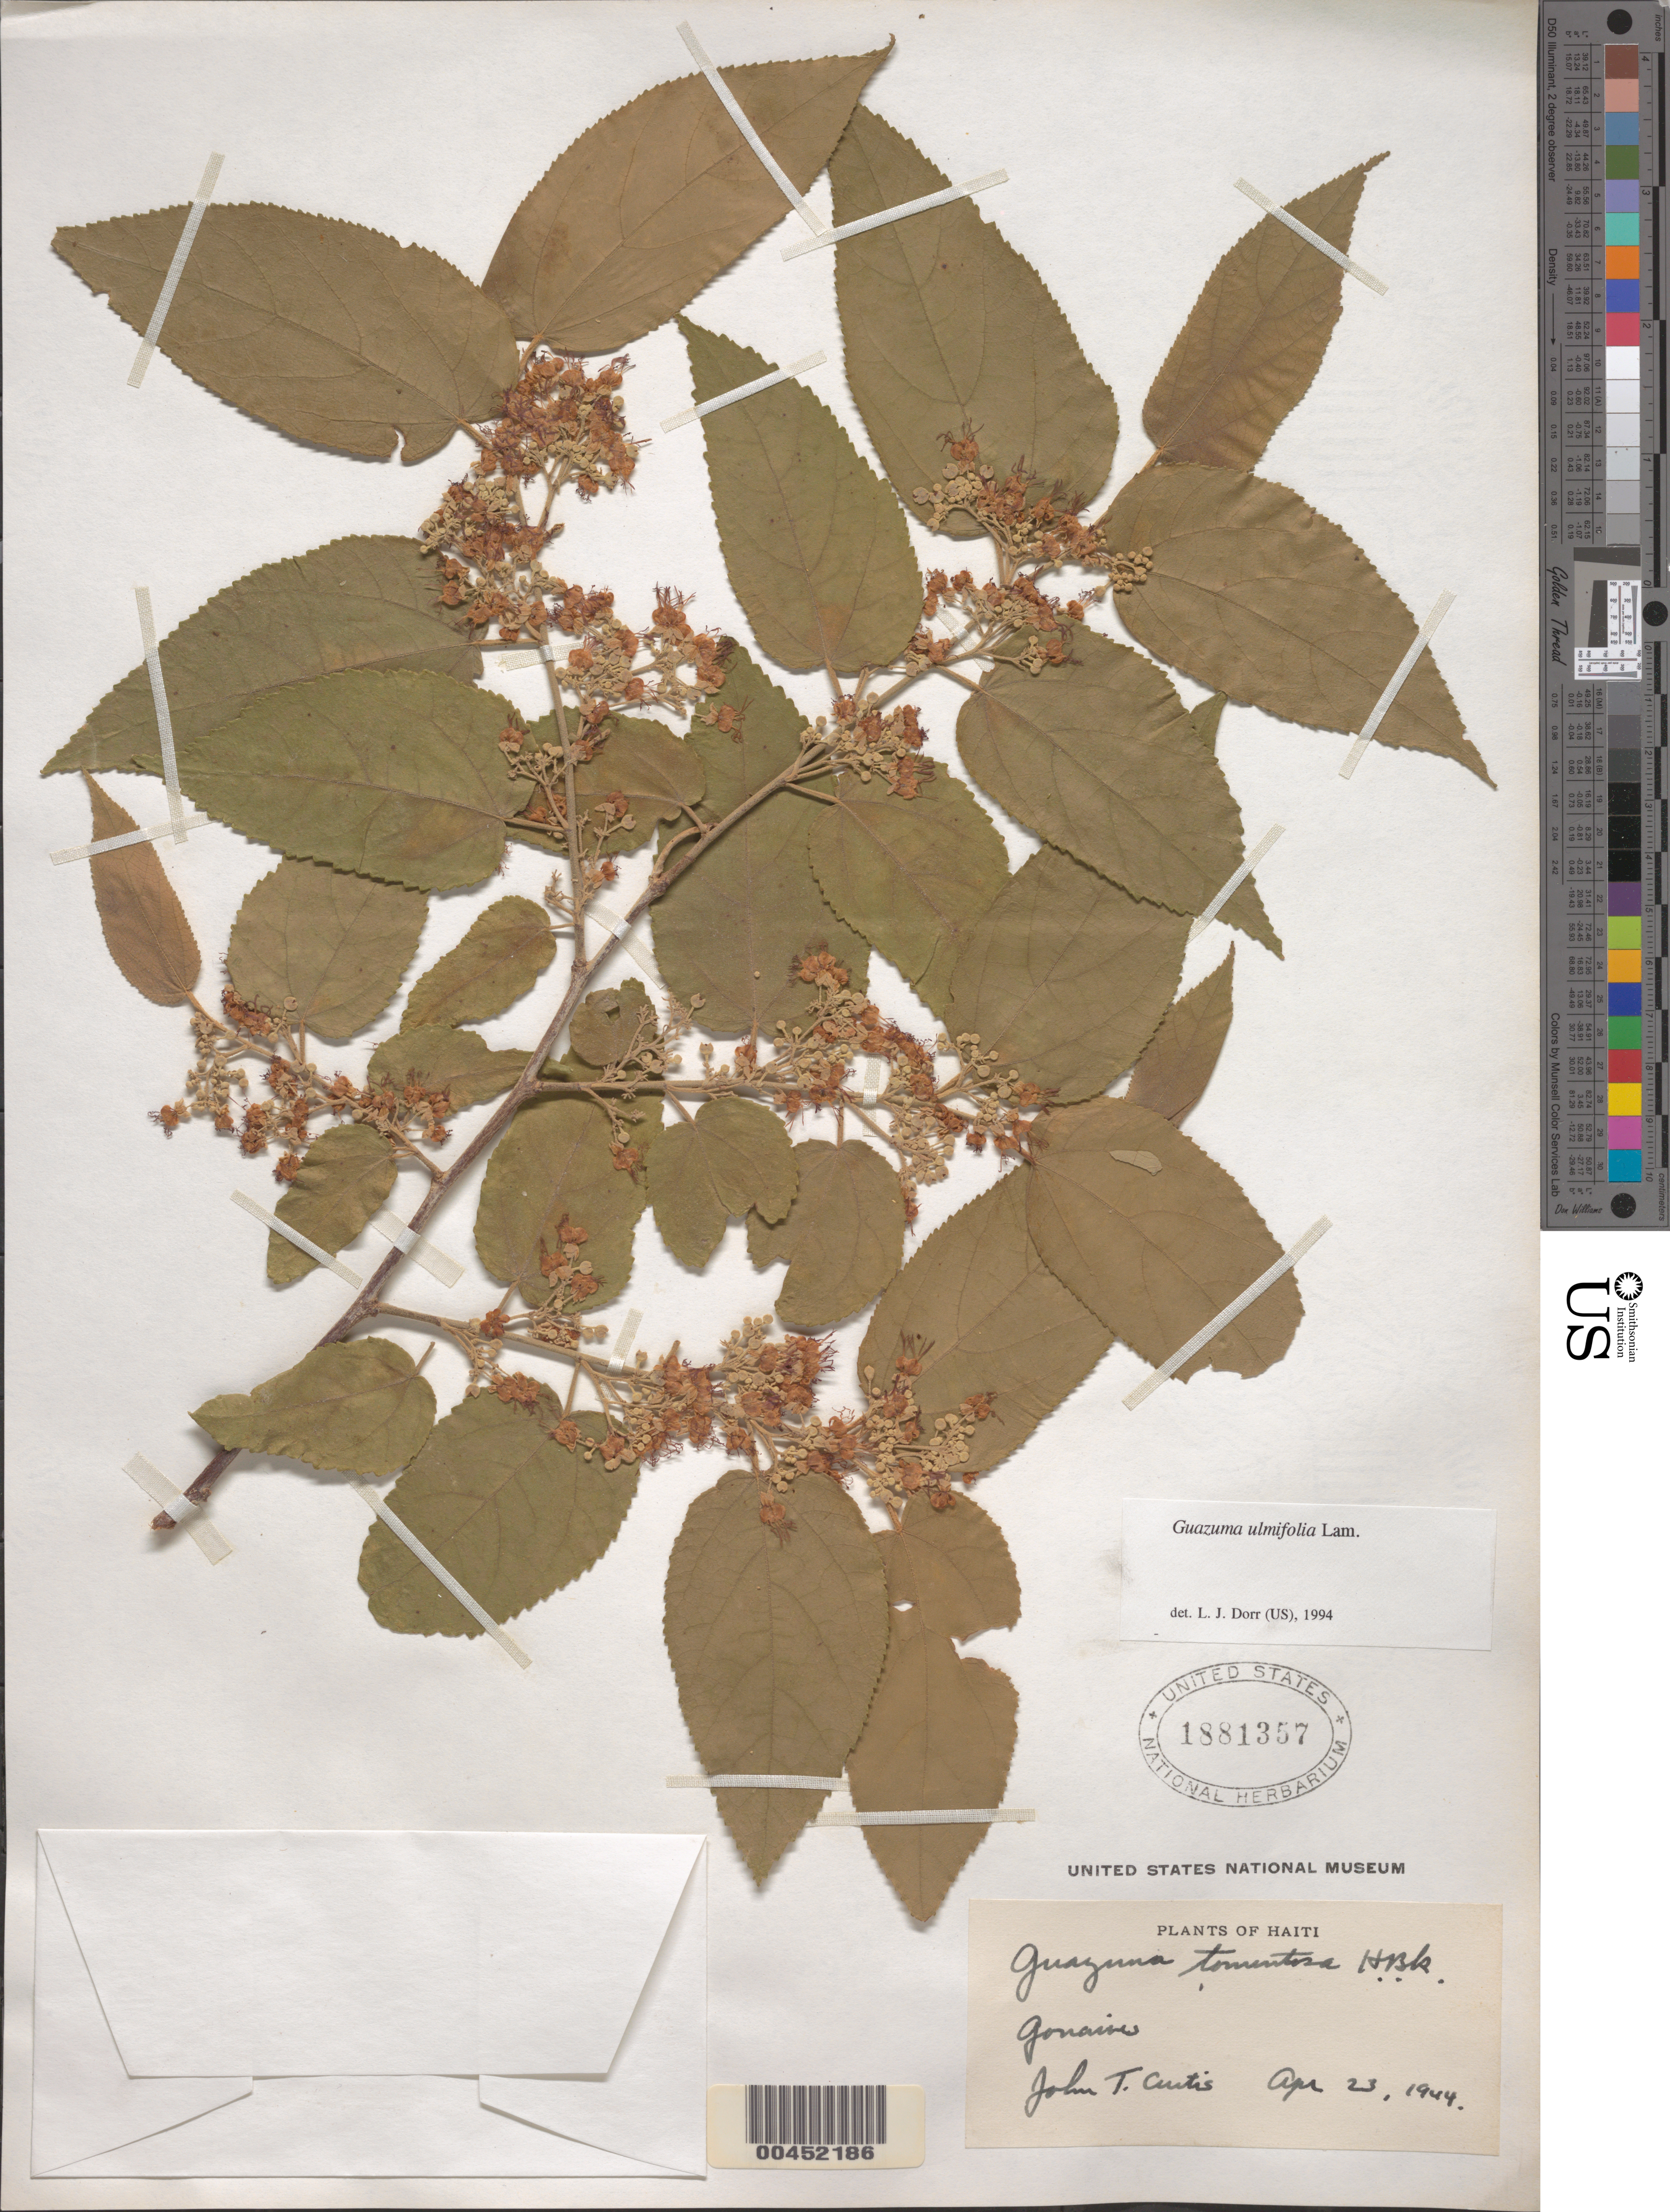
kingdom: Plantae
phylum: Tracheophyta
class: Magnoliopsida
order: Malvales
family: Malvaceae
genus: Guazuma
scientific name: Guazuma ulmifolia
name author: Lam.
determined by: Dorr, L. J., (BOT), Smithsonian Institution - National Museum of Natural History (UNITED STATES)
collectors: J. Curtis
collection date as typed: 23 Apr 1944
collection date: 1944-04-23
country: Haiti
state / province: Ouest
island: Gonave Island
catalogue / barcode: US 1881357